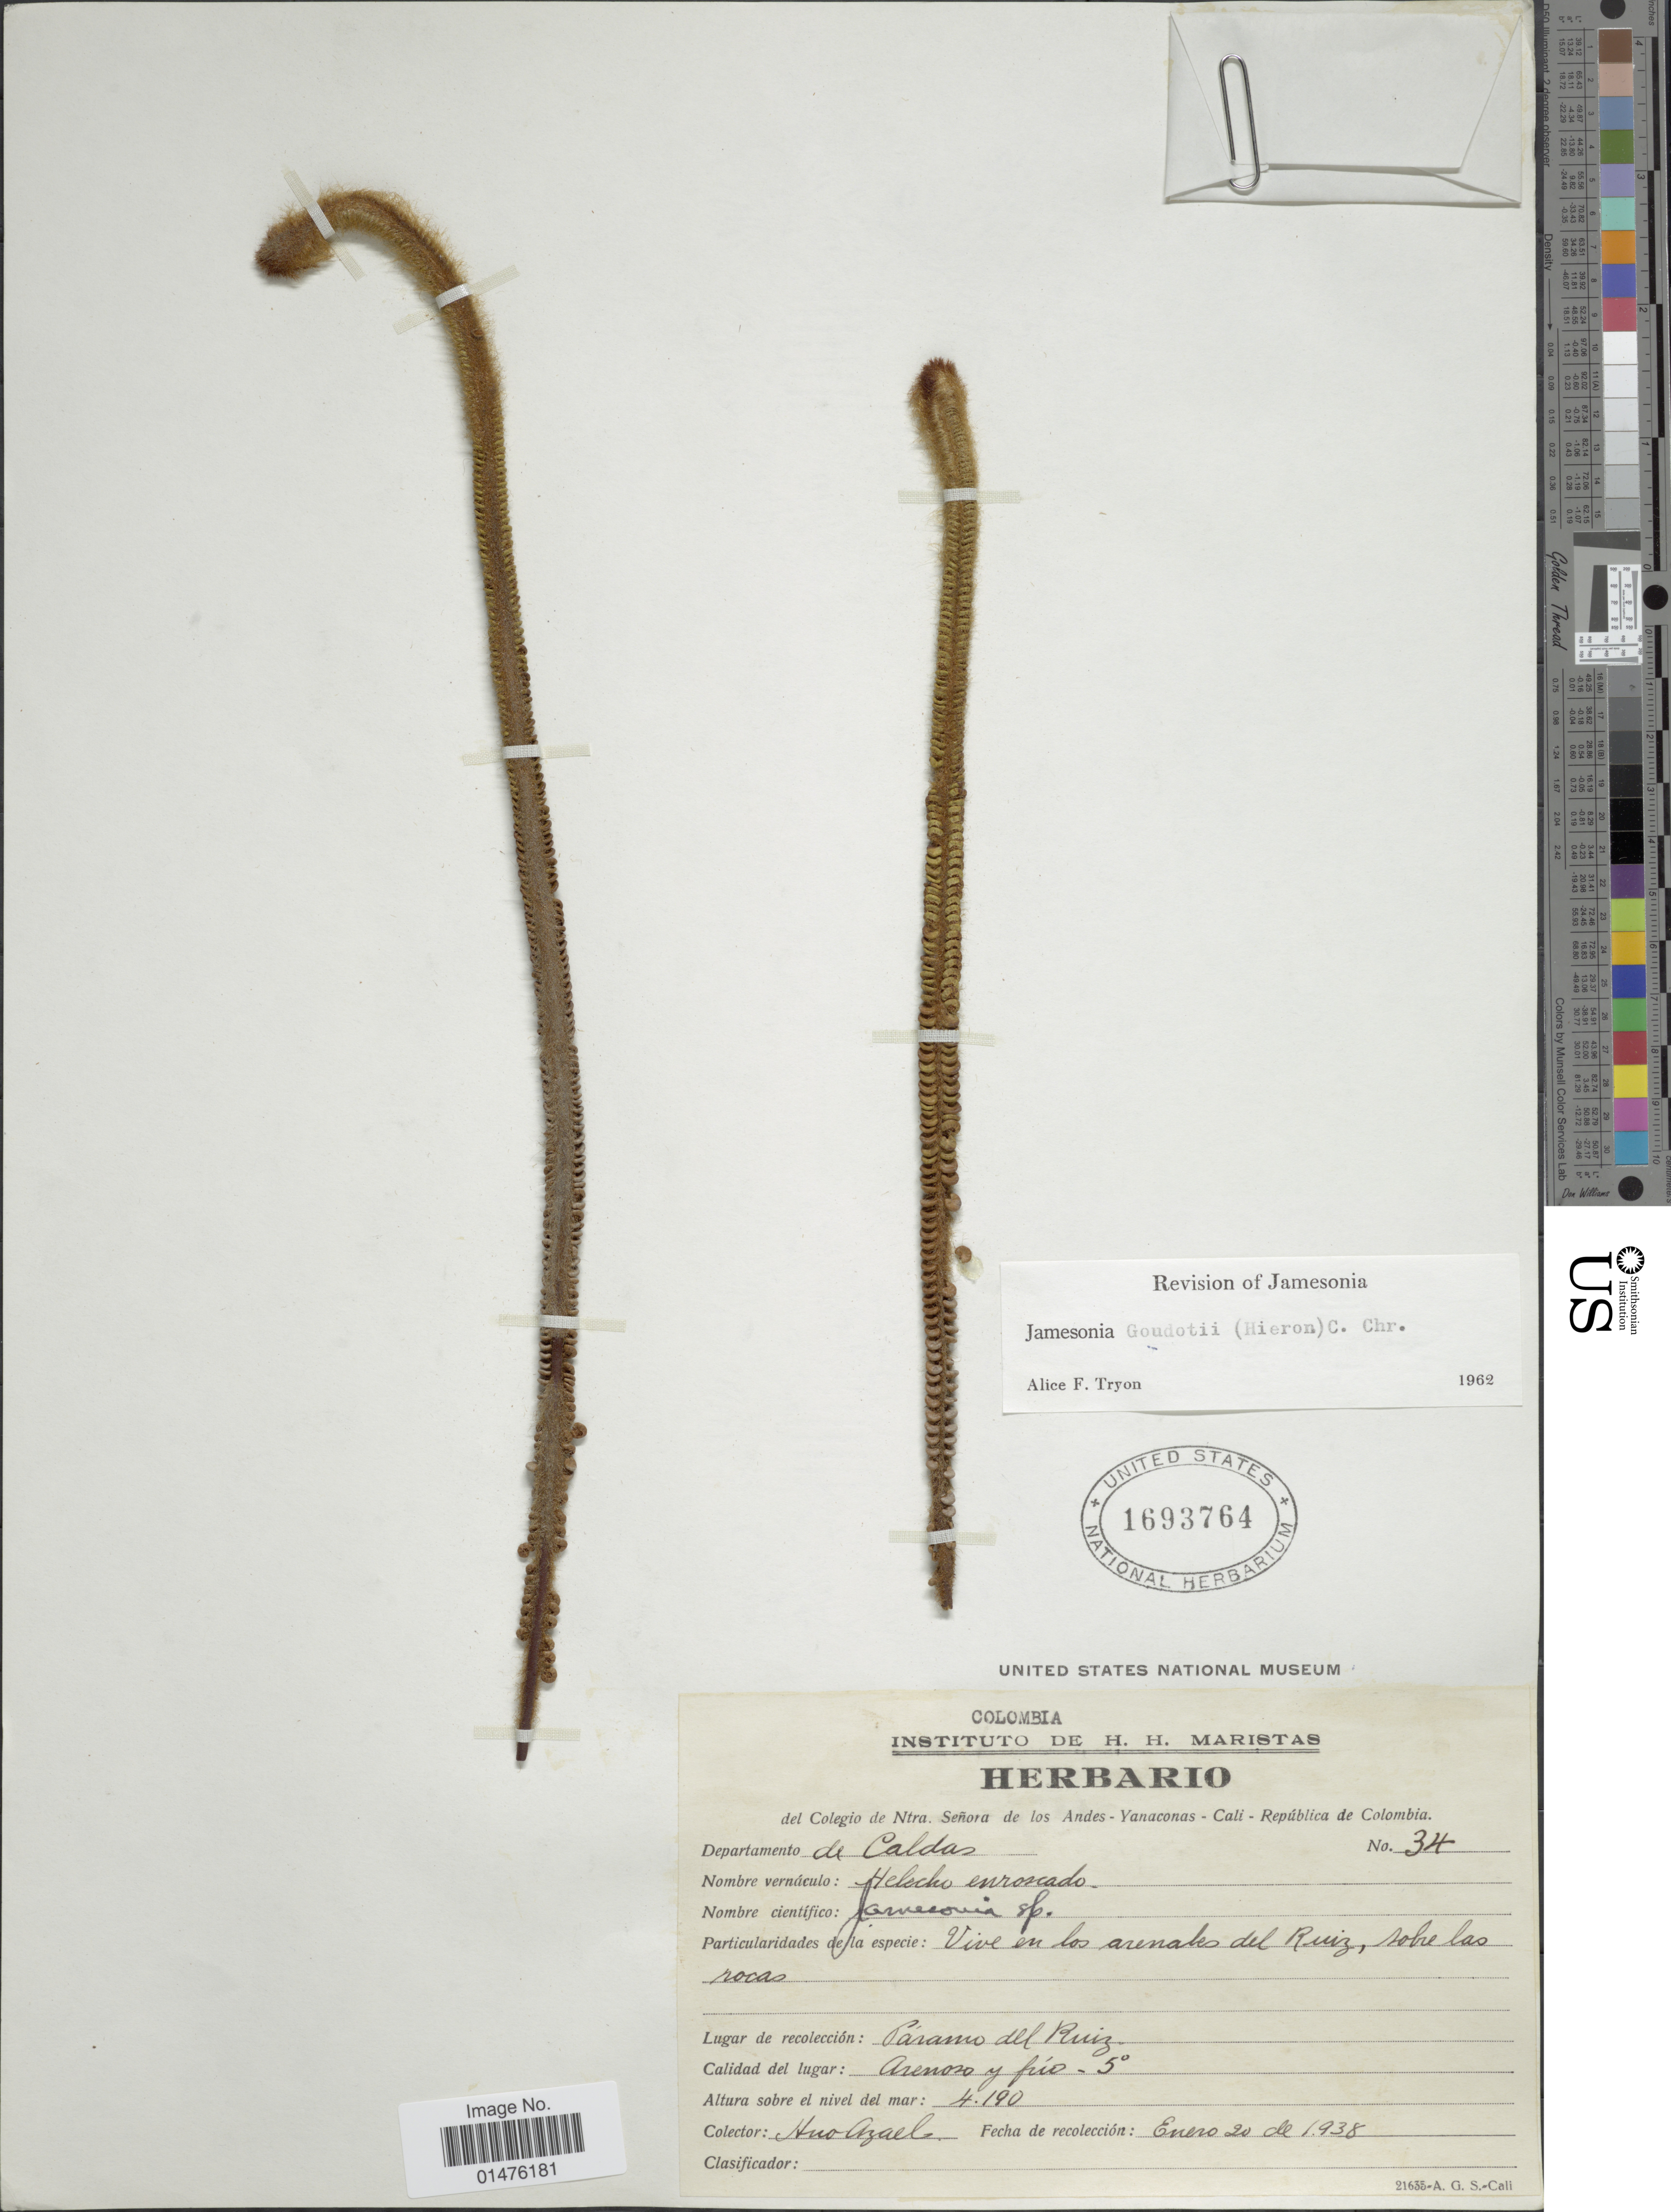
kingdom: Plantae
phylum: Tracheophyta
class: Polypodiopsida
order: Polypodiales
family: Pteridaceae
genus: Jamesonia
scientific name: Jamesonia goudotii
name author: (Hieron.) C. Chr.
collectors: H. Azael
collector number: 34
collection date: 1938-01-20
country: Colombia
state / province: Caldas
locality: Paramo del Ruiz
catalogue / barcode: US 1693764